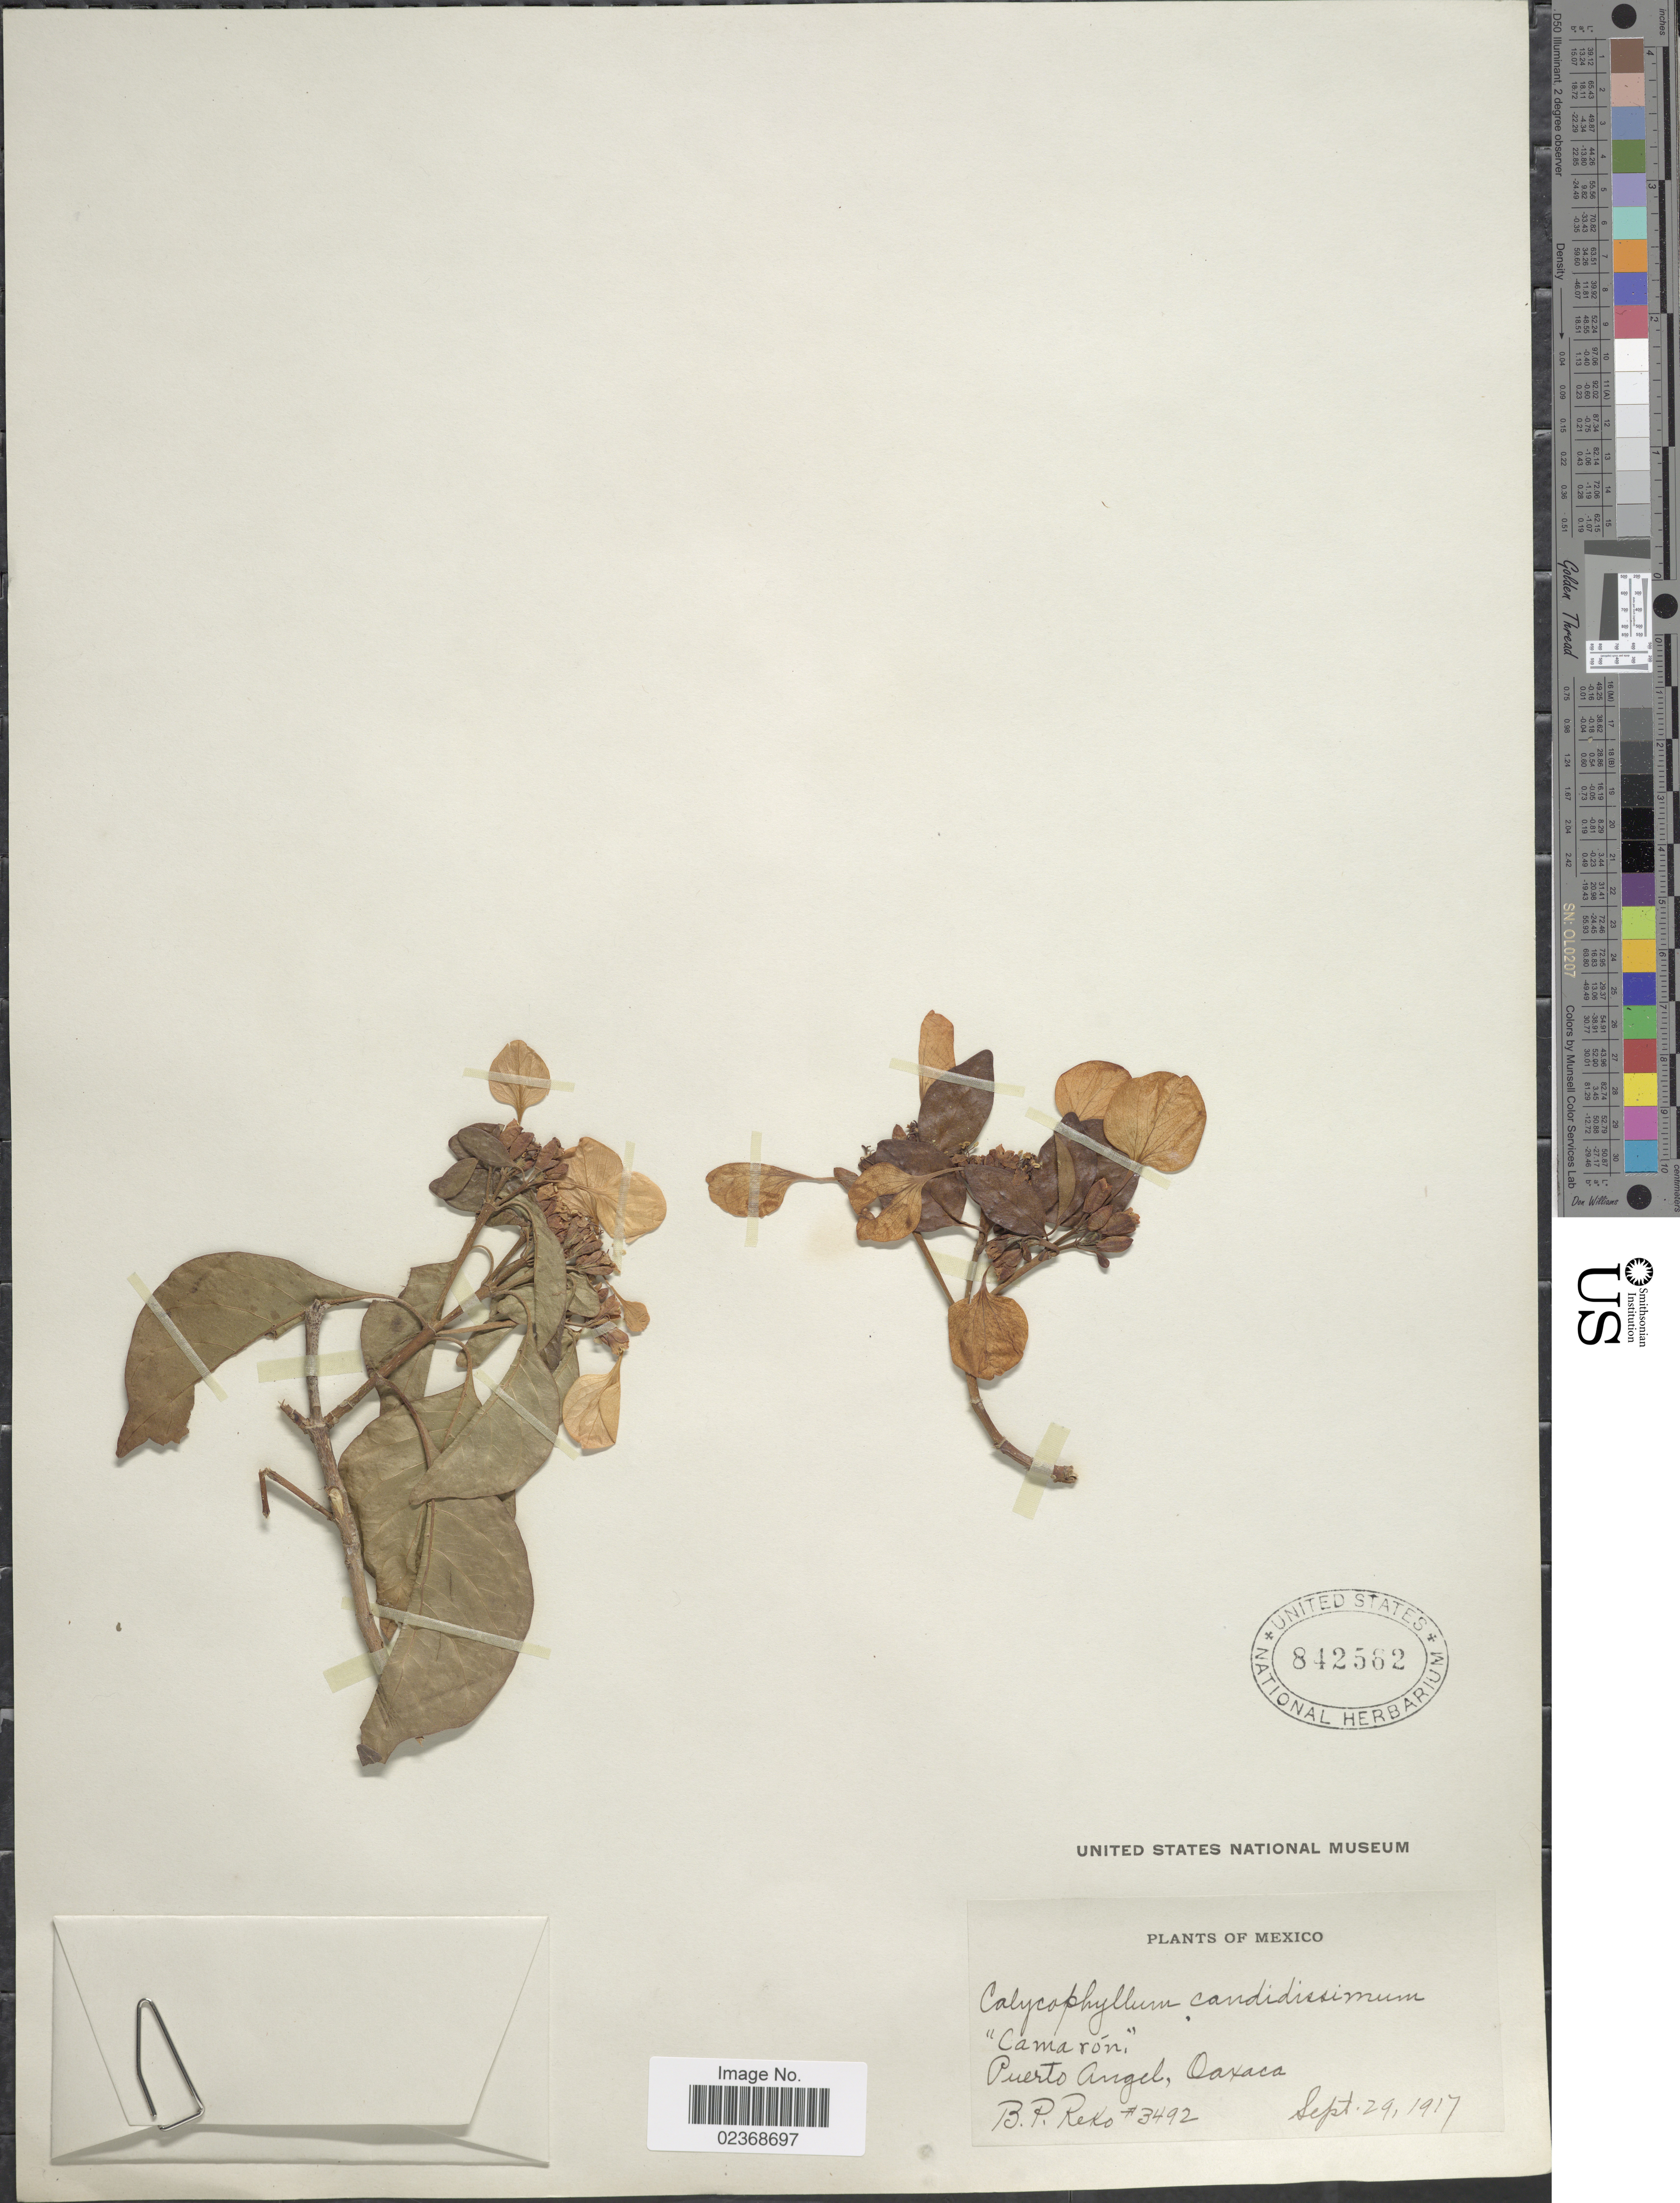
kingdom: Plantae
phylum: Tracheophyta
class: Magnoliopsida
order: Gentianales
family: Rubiaceae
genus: Calycophyllum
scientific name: Calycophyllum candidissimum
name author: (Vahl) DC.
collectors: B. P. Reko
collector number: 3492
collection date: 1917-09-29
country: Mexico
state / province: Oaxaca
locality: Puerto Angel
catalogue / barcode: US 842562